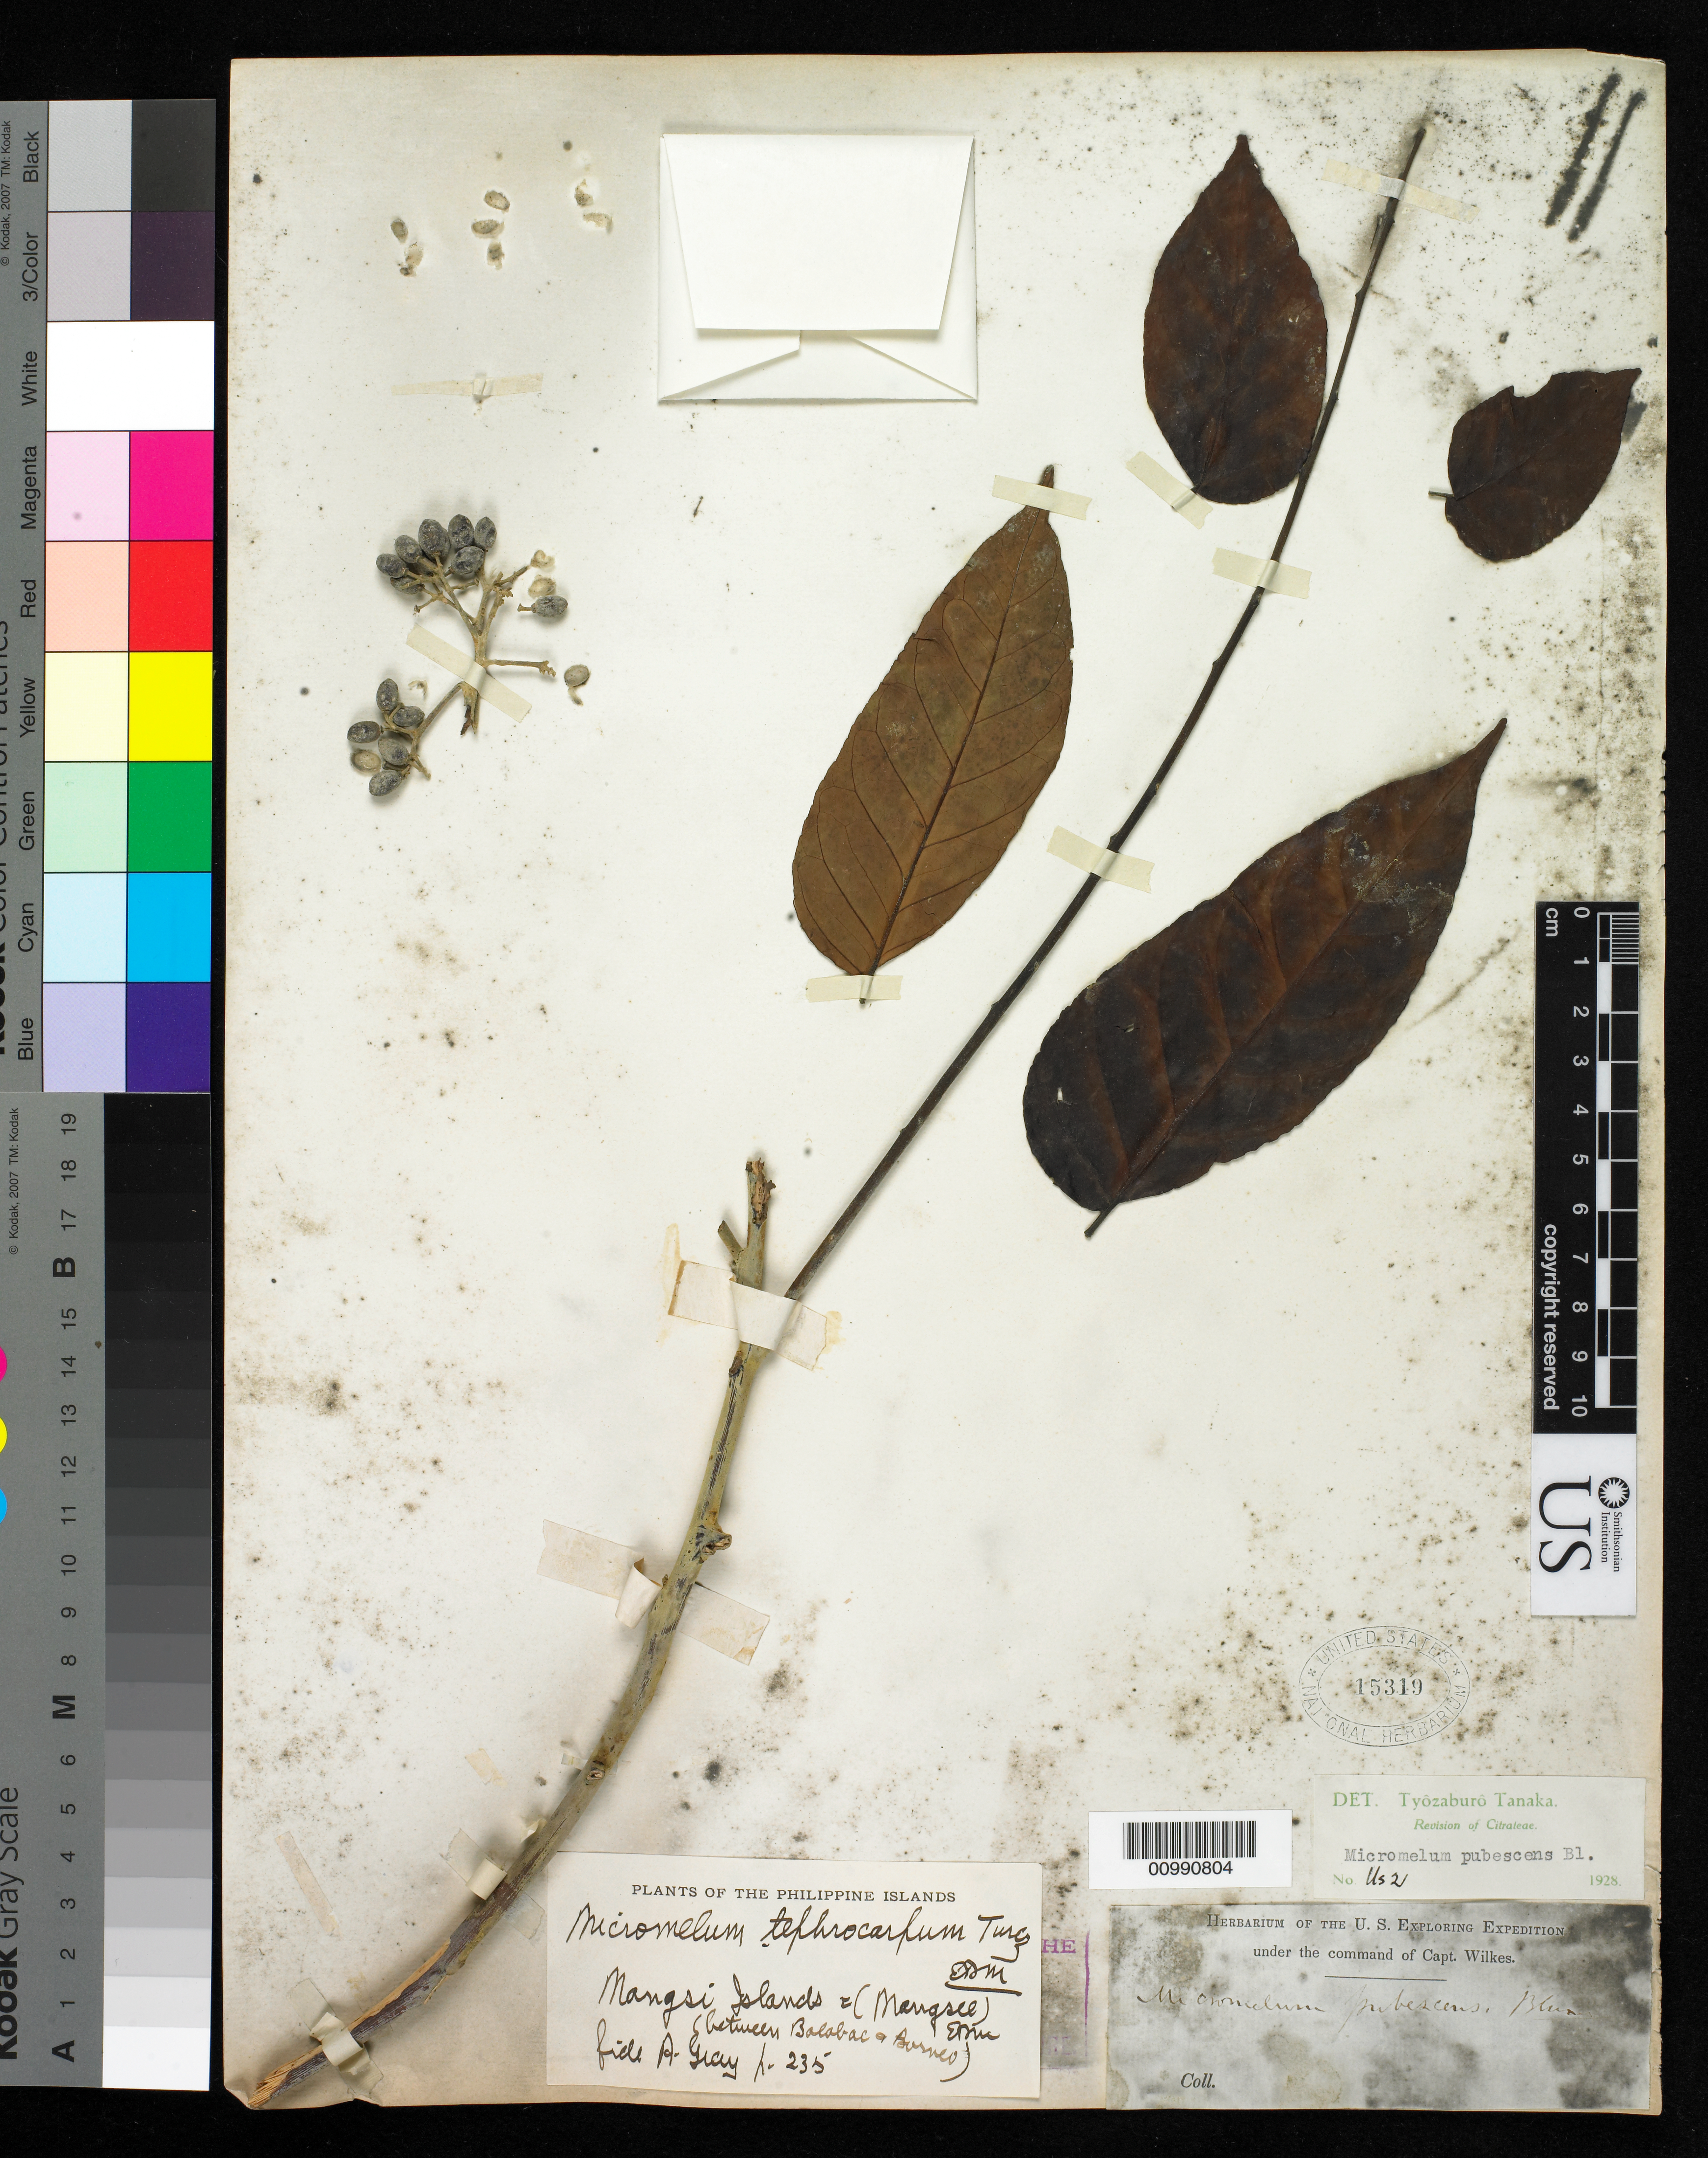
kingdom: Plantae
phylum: Tracheophyta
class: Magnoliopsida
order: Sapindales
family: Rutaceae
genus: Micromelum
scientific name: Micromelum pubescens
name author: Blume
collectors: Wilkes Explor. Exped.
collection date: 1838/1842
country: Philippines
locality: Mangsee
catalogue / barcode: US 15319